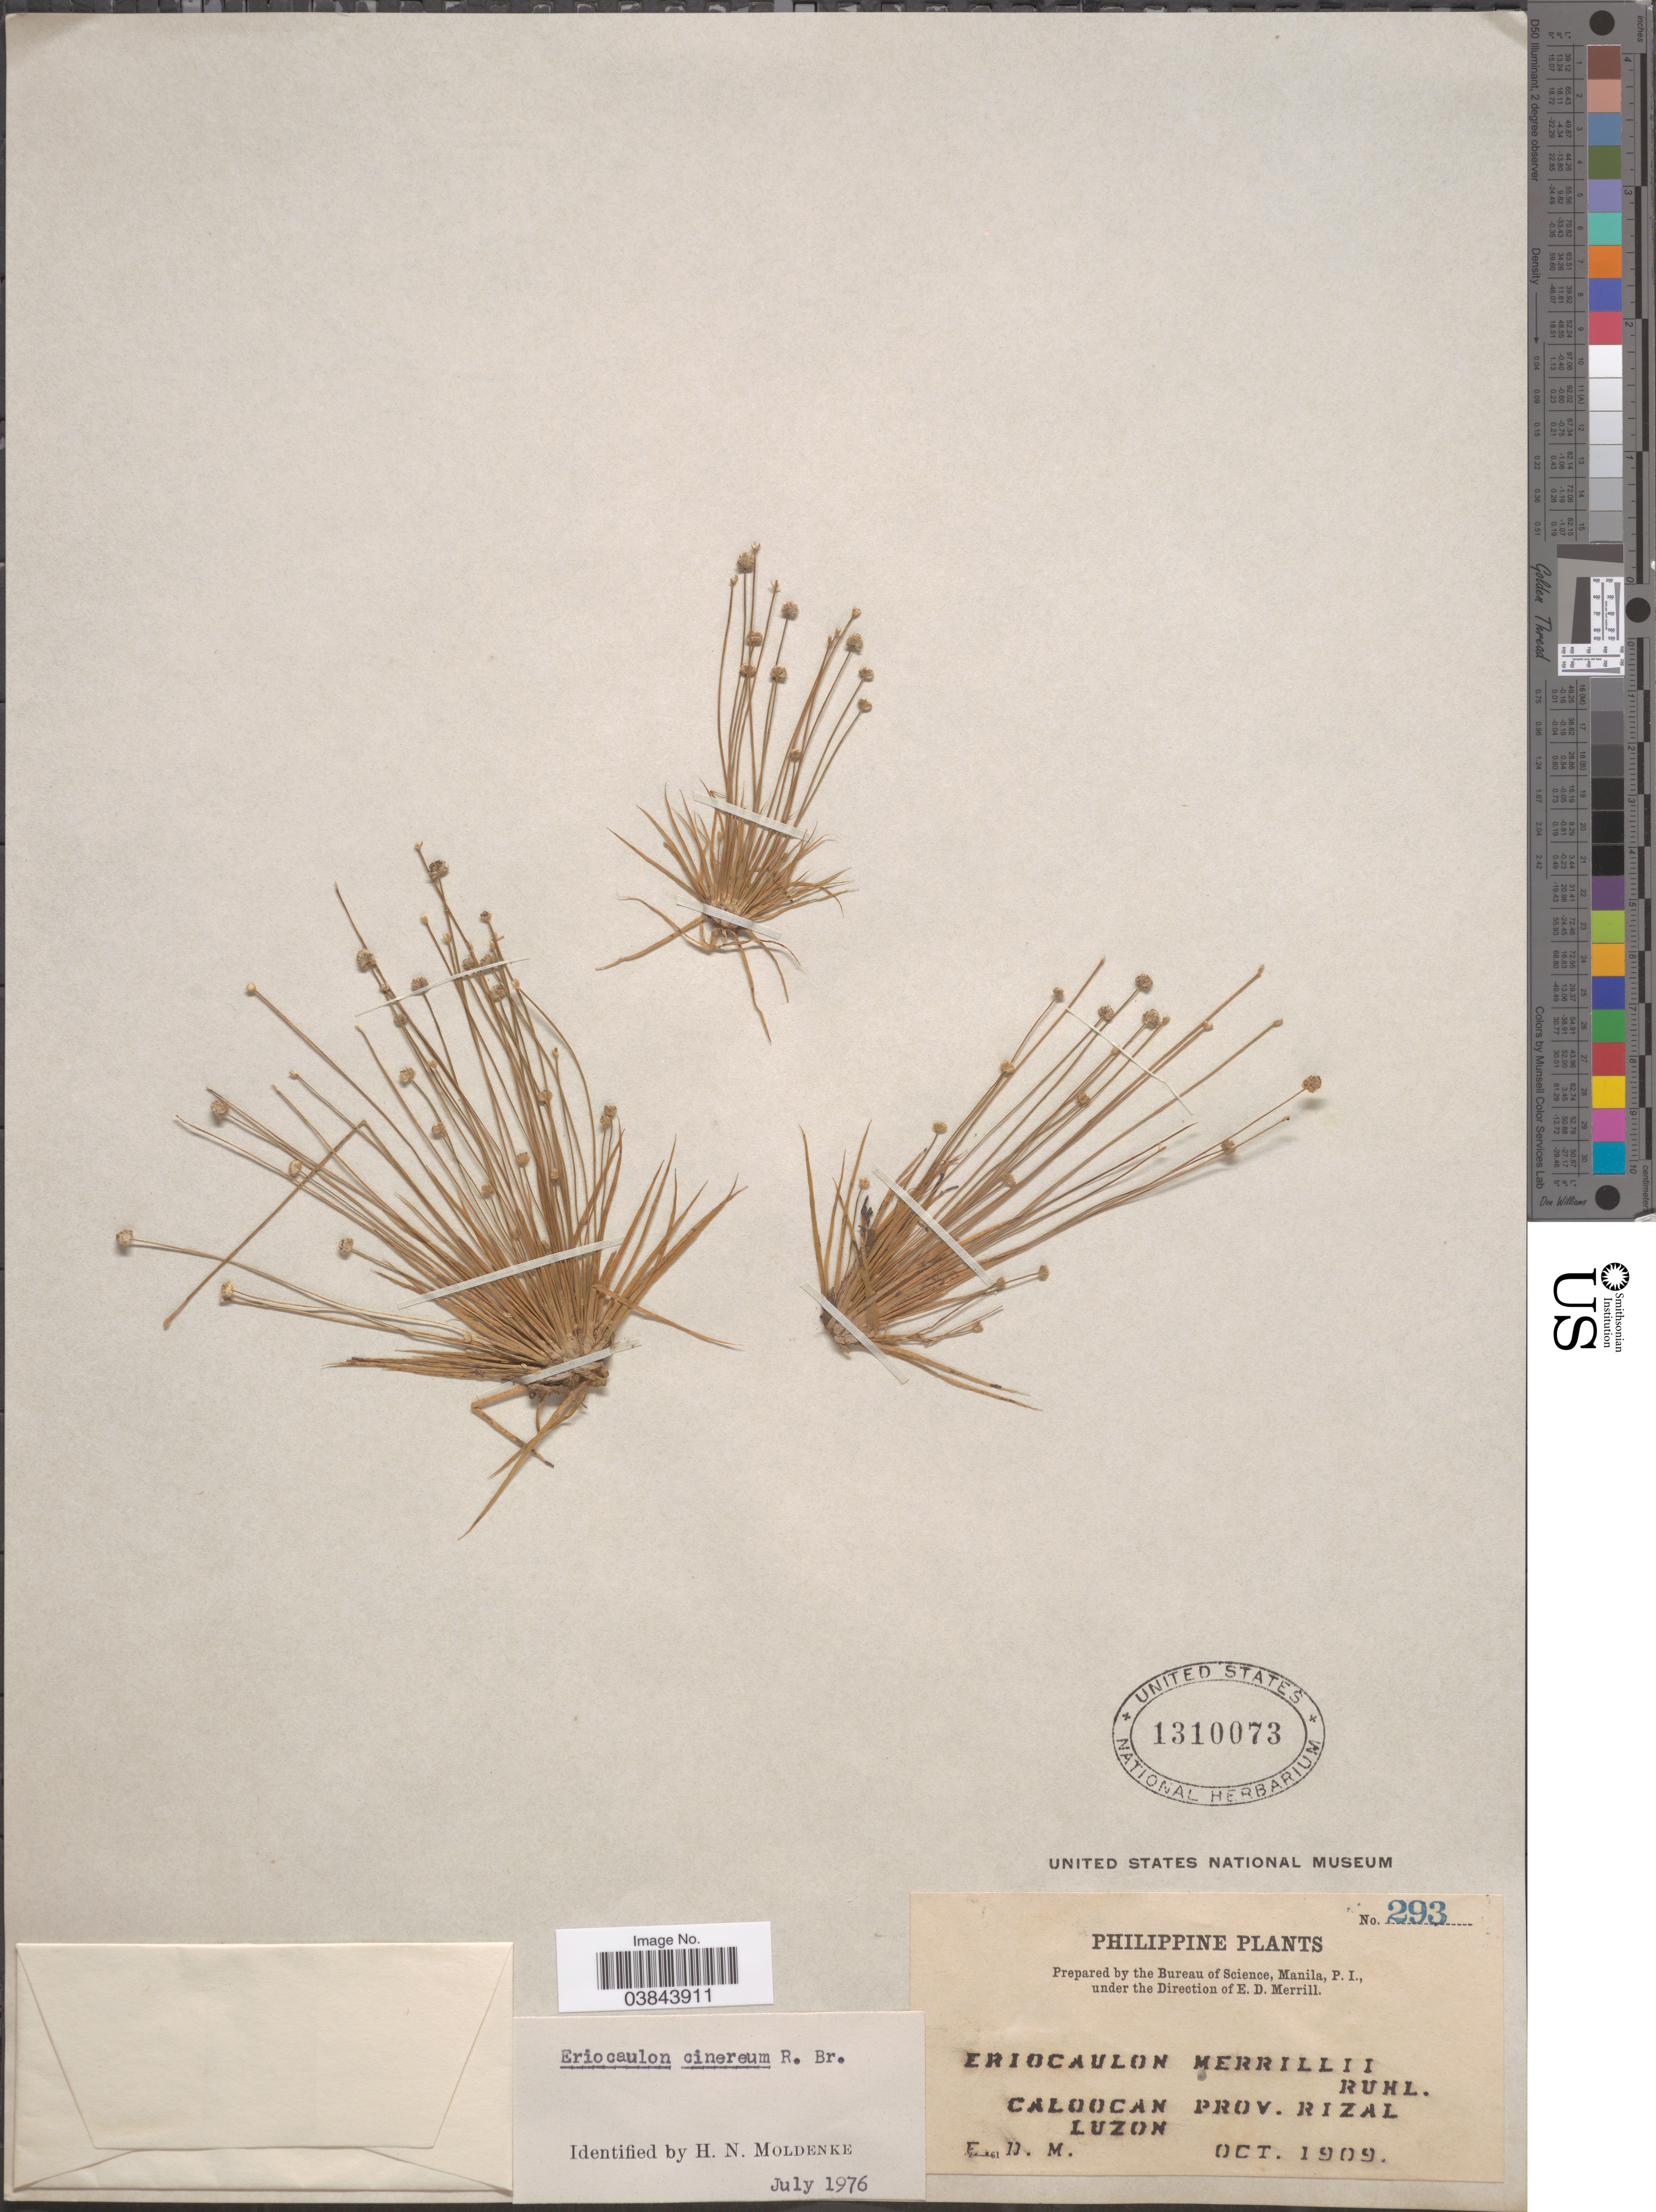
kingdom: Plantae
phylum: Tracheophyta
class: Liliopsida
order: Poales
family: Eriocaulaceae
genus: Eriocaulon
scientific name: Eriocaulon cinereum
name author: R. Br.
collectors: E. D. Merrill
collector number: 293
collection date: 1909-10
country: Philippines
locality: Caloocan Prov. Rizal, Luzon.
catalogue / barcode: US 1310073